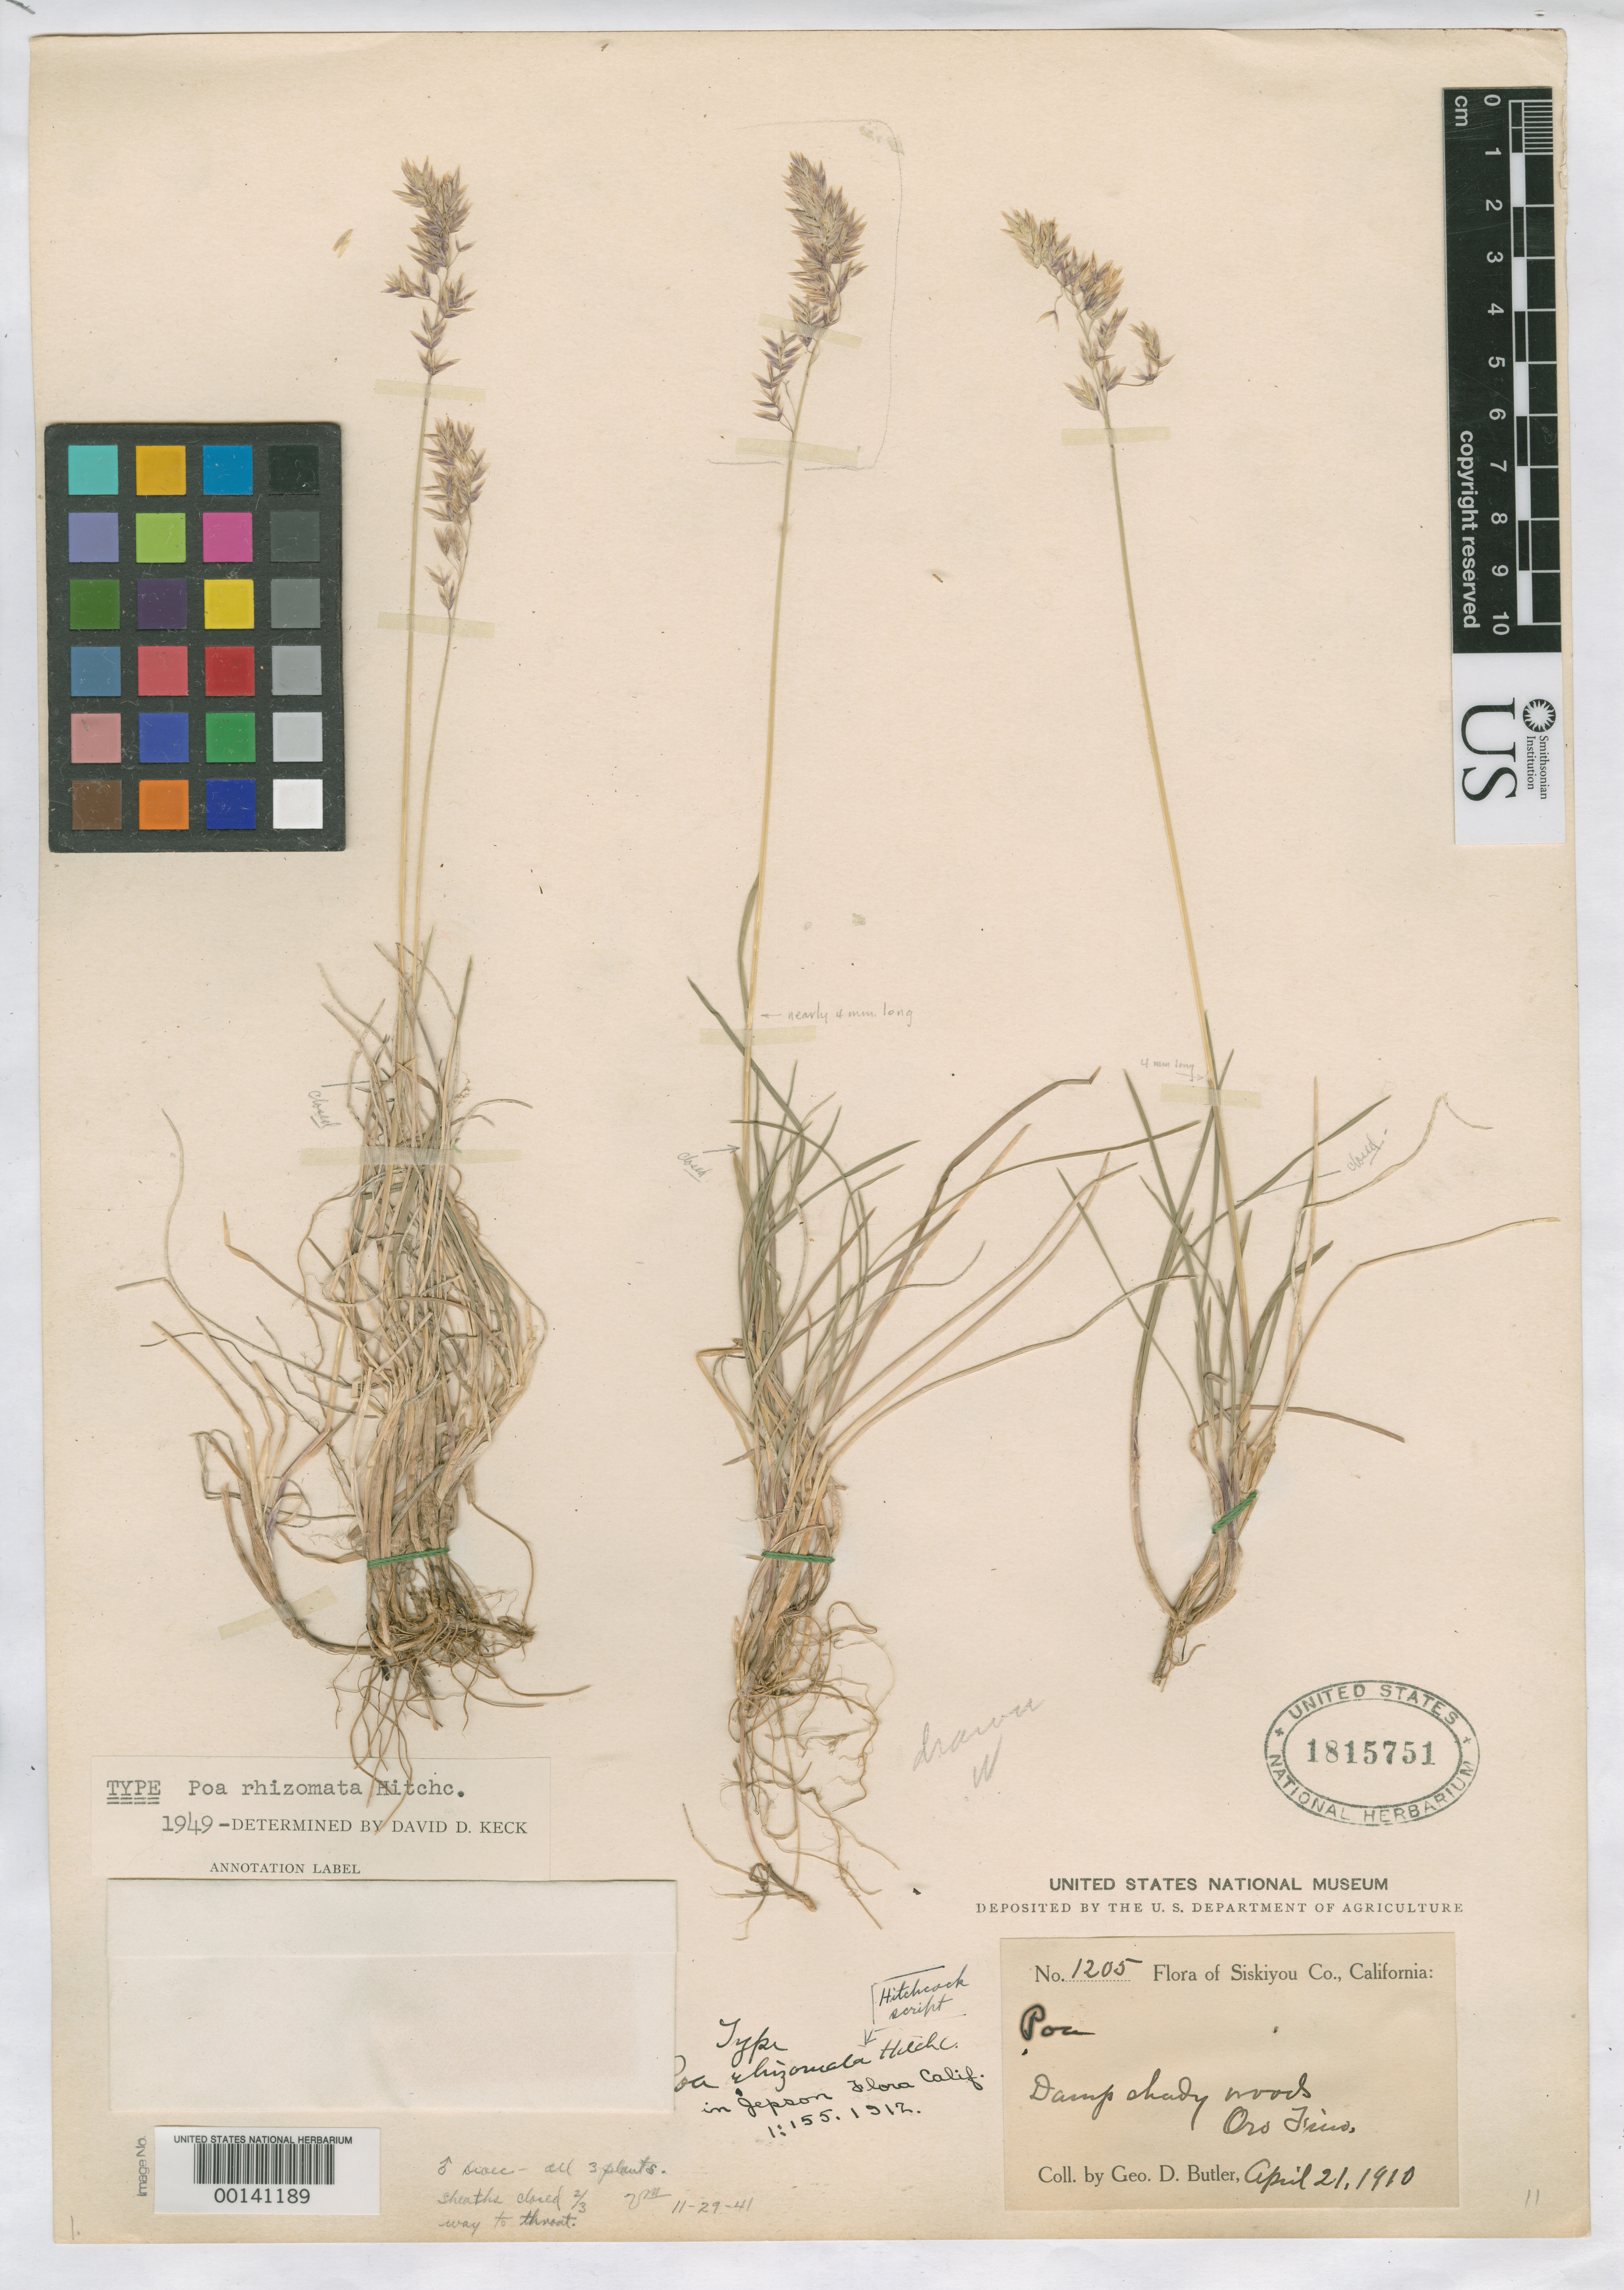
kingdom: Plantae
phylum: Tracheophyta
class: Liliopsida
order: Poales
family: Poaceae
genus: Poa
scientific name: Poa rhizomata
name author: Hitchc. in Jeps.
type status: Holotype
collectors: G. D. Butler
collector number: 1205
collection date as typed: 21 Apr 1910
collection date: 1910-04-21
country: United States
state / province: California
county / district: Siskiyou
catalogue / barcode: US 1815751